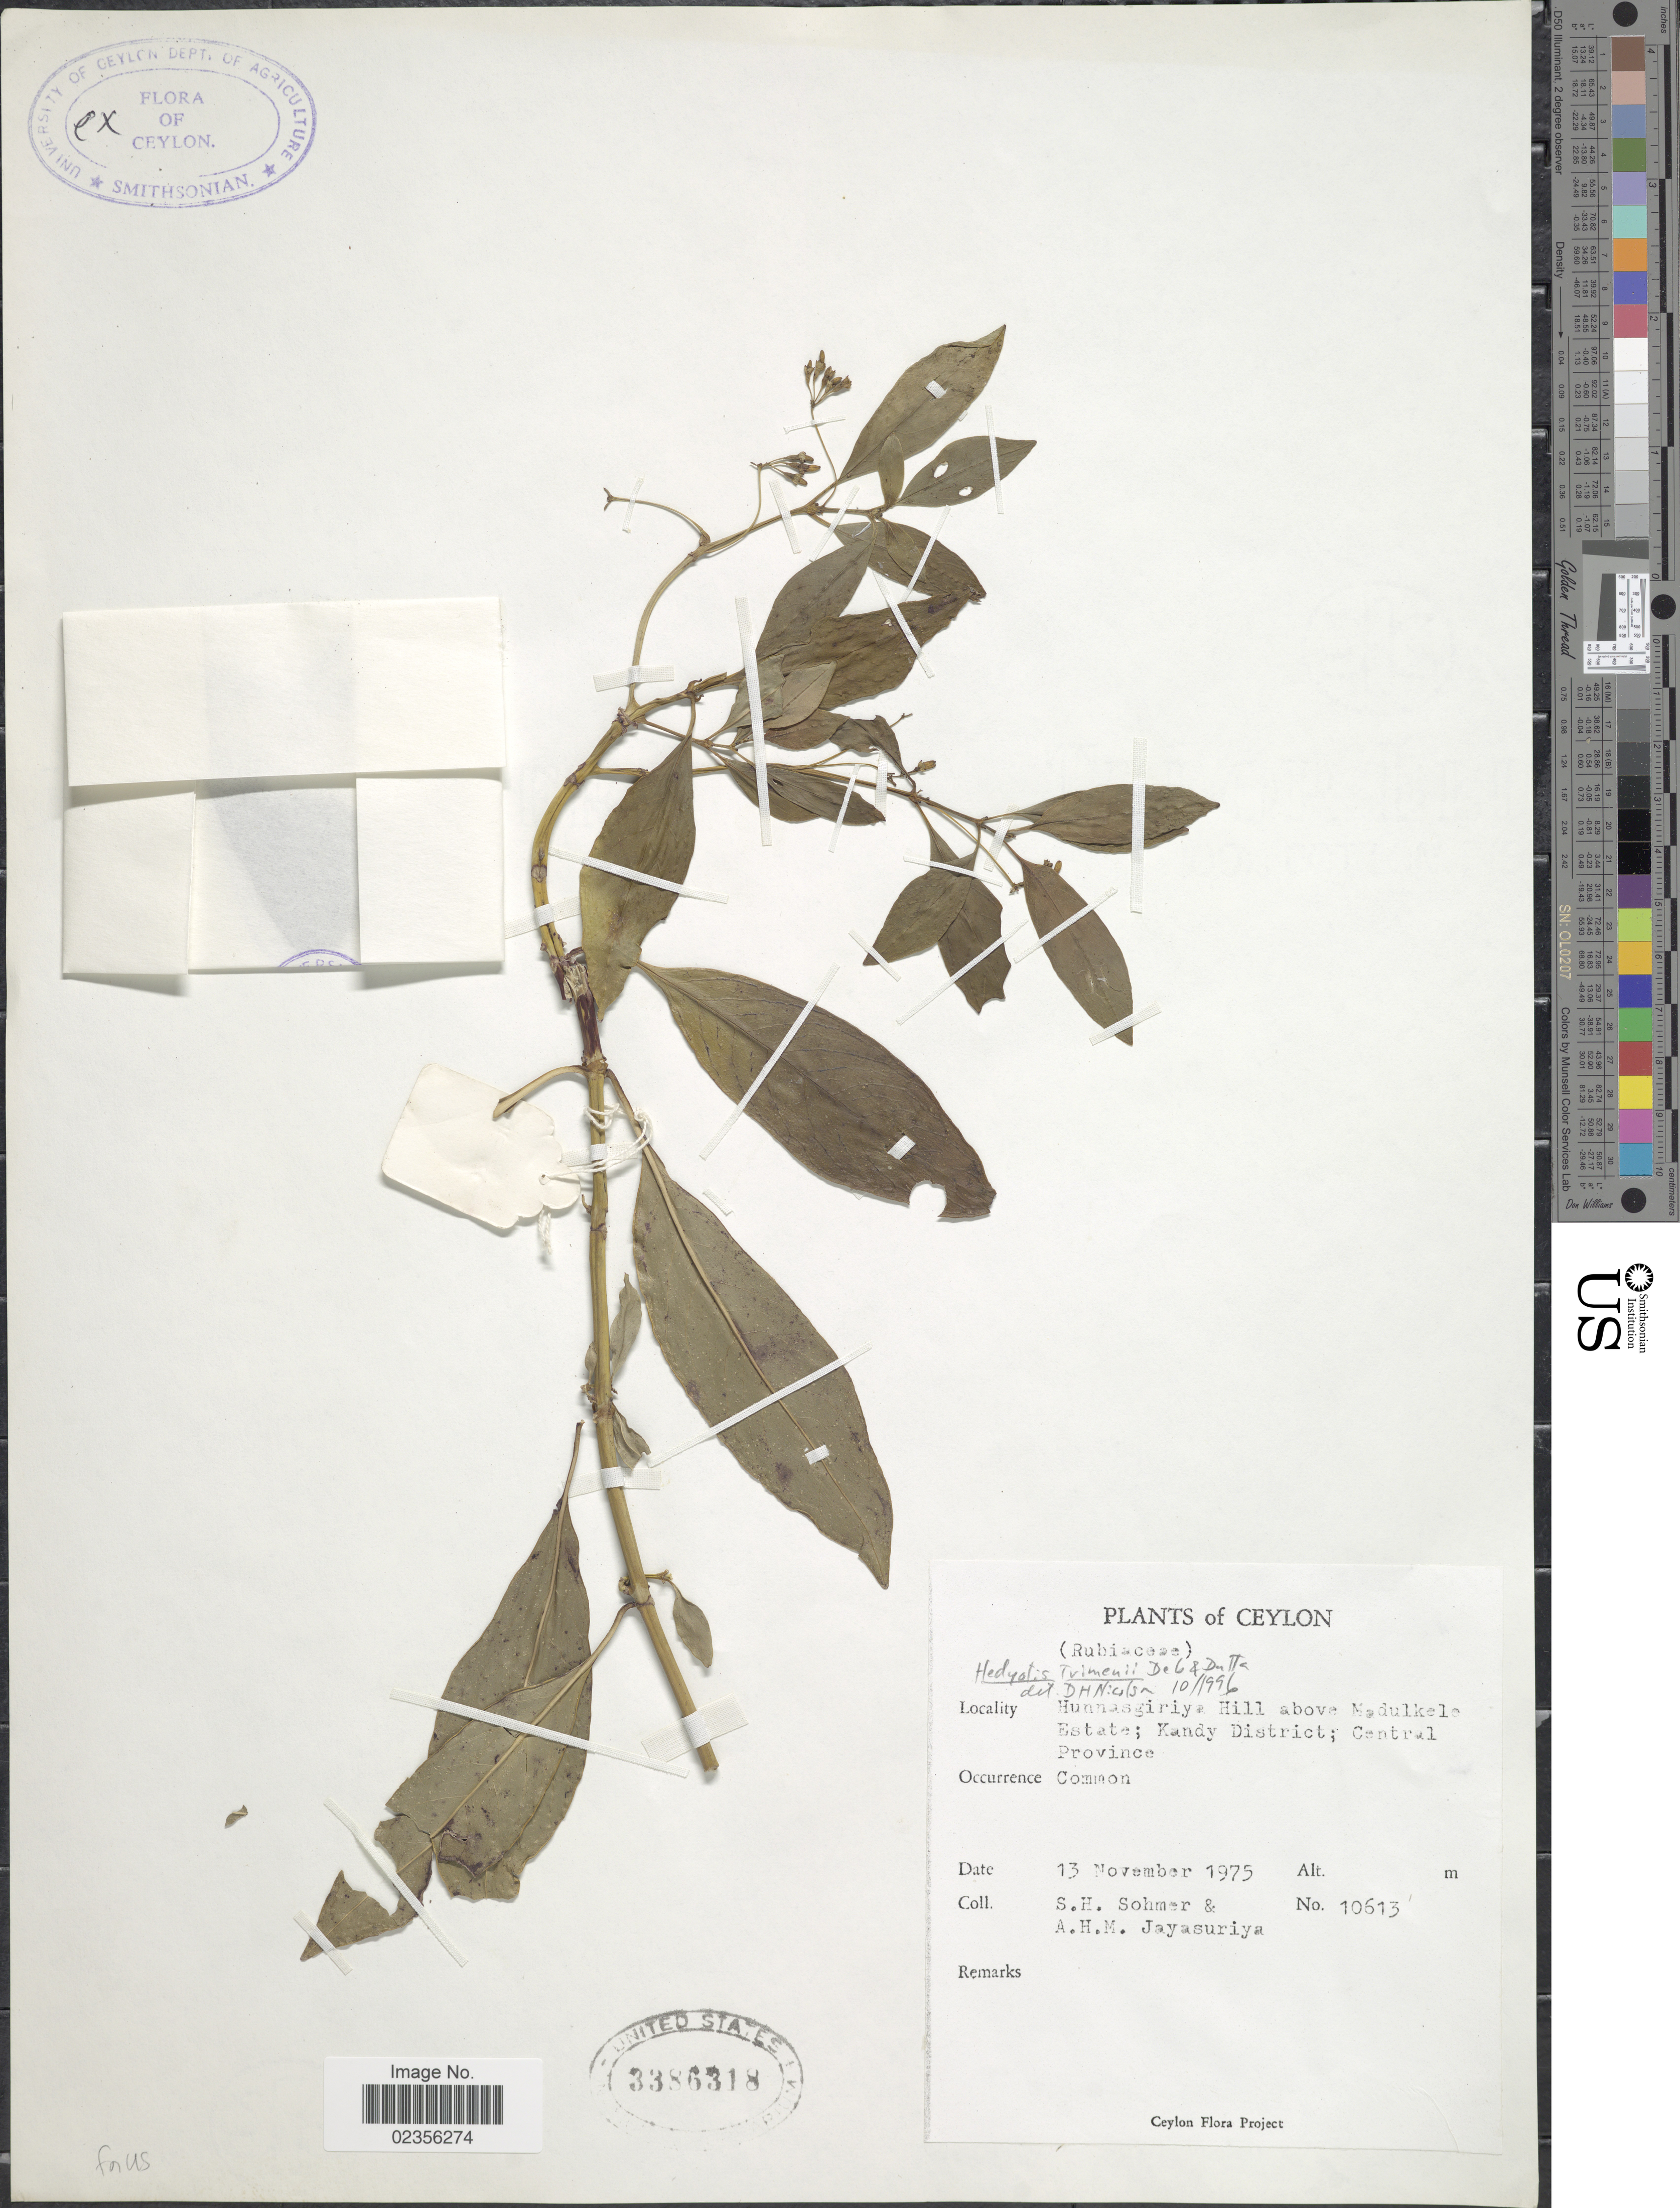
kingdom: Plantae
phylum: Tracheophyta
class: Magnoliopsida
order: Gentianales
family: Rubiaceae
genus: Hedyotis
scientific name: Hedyotis trimenii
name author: Deb & R. Dutta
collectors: S. H. Sohmer & A. Jayasuriya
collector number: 10613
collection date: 1975-11-13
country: Sri Lanka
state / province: Central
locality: Ceylon, Hunnasgiriya Hill above Madulkele Estate, Kandy District, Central Province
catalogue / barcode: US 3386318